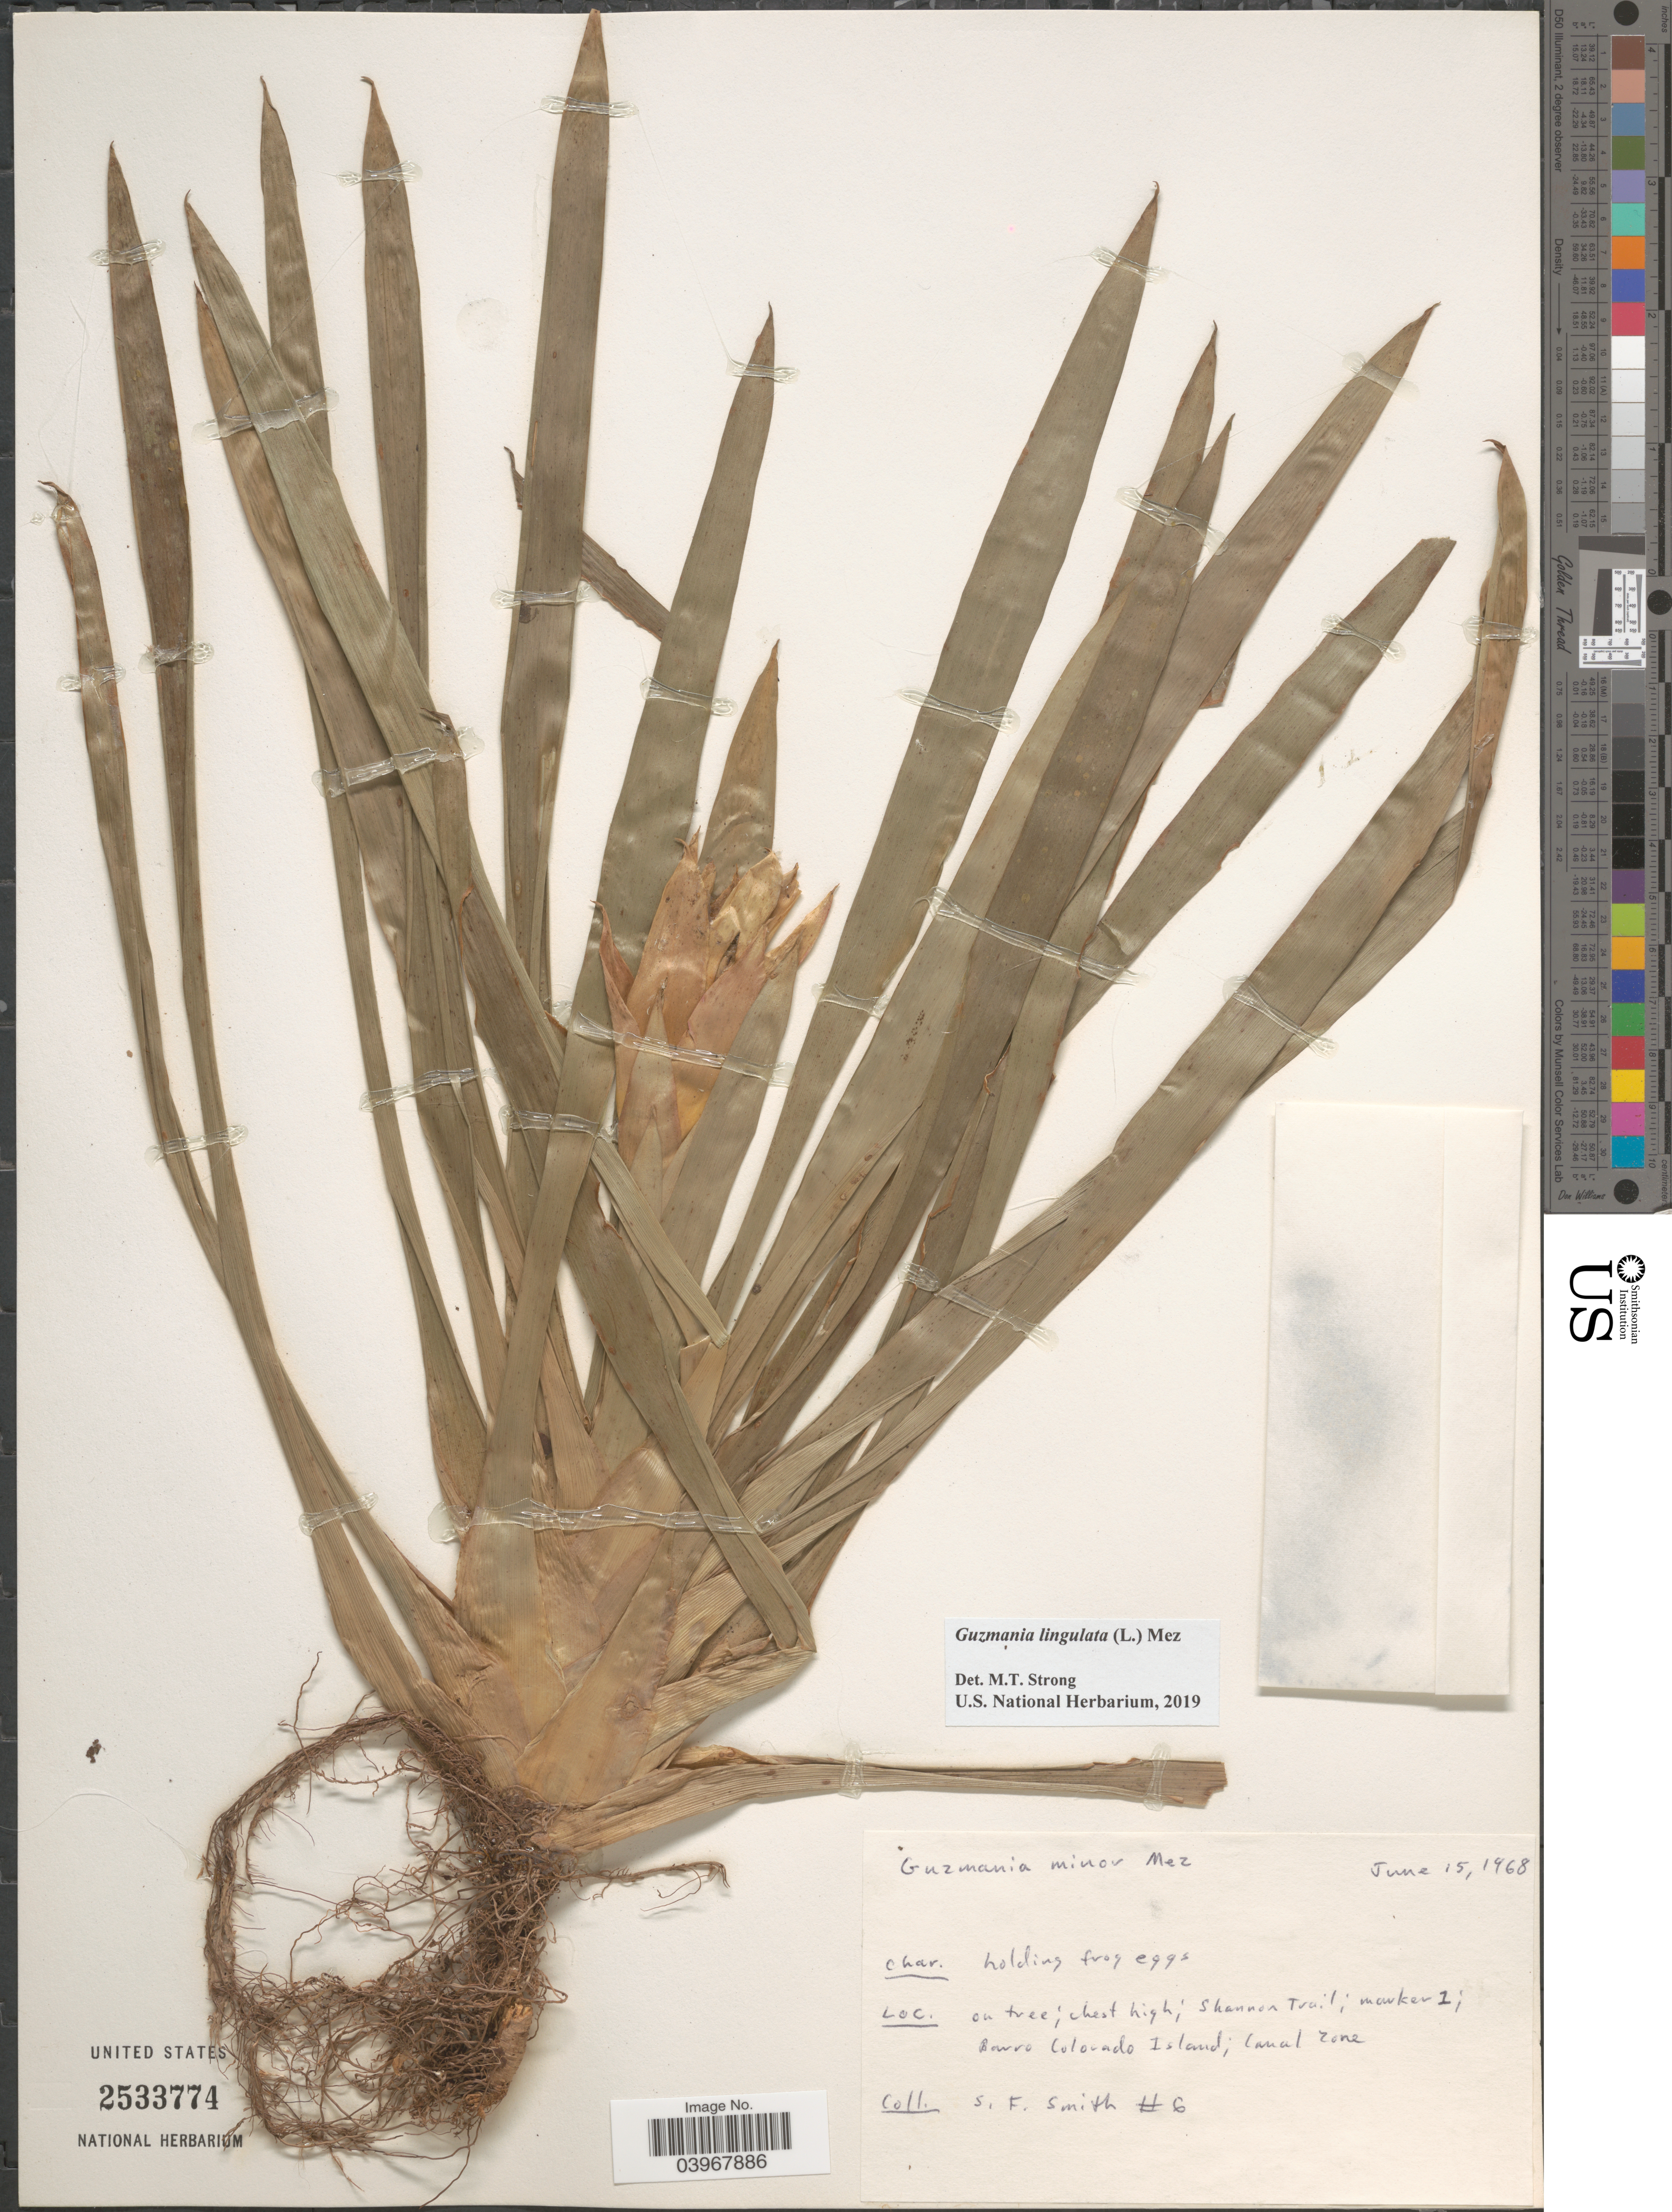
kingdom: Plantae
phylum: Tracheophyta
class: Liliopsida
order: Poales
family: Bromeliaceae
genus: Guzmania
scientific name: Guzmania lingulata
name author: (L.) Mez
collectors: S.F. Smith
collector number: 6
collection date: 1968-06-15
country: Panama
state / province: Panamá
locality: Shannon Trail; marker 1; Barro Colorado Island; Canal Zone.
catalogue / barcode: US 2533774